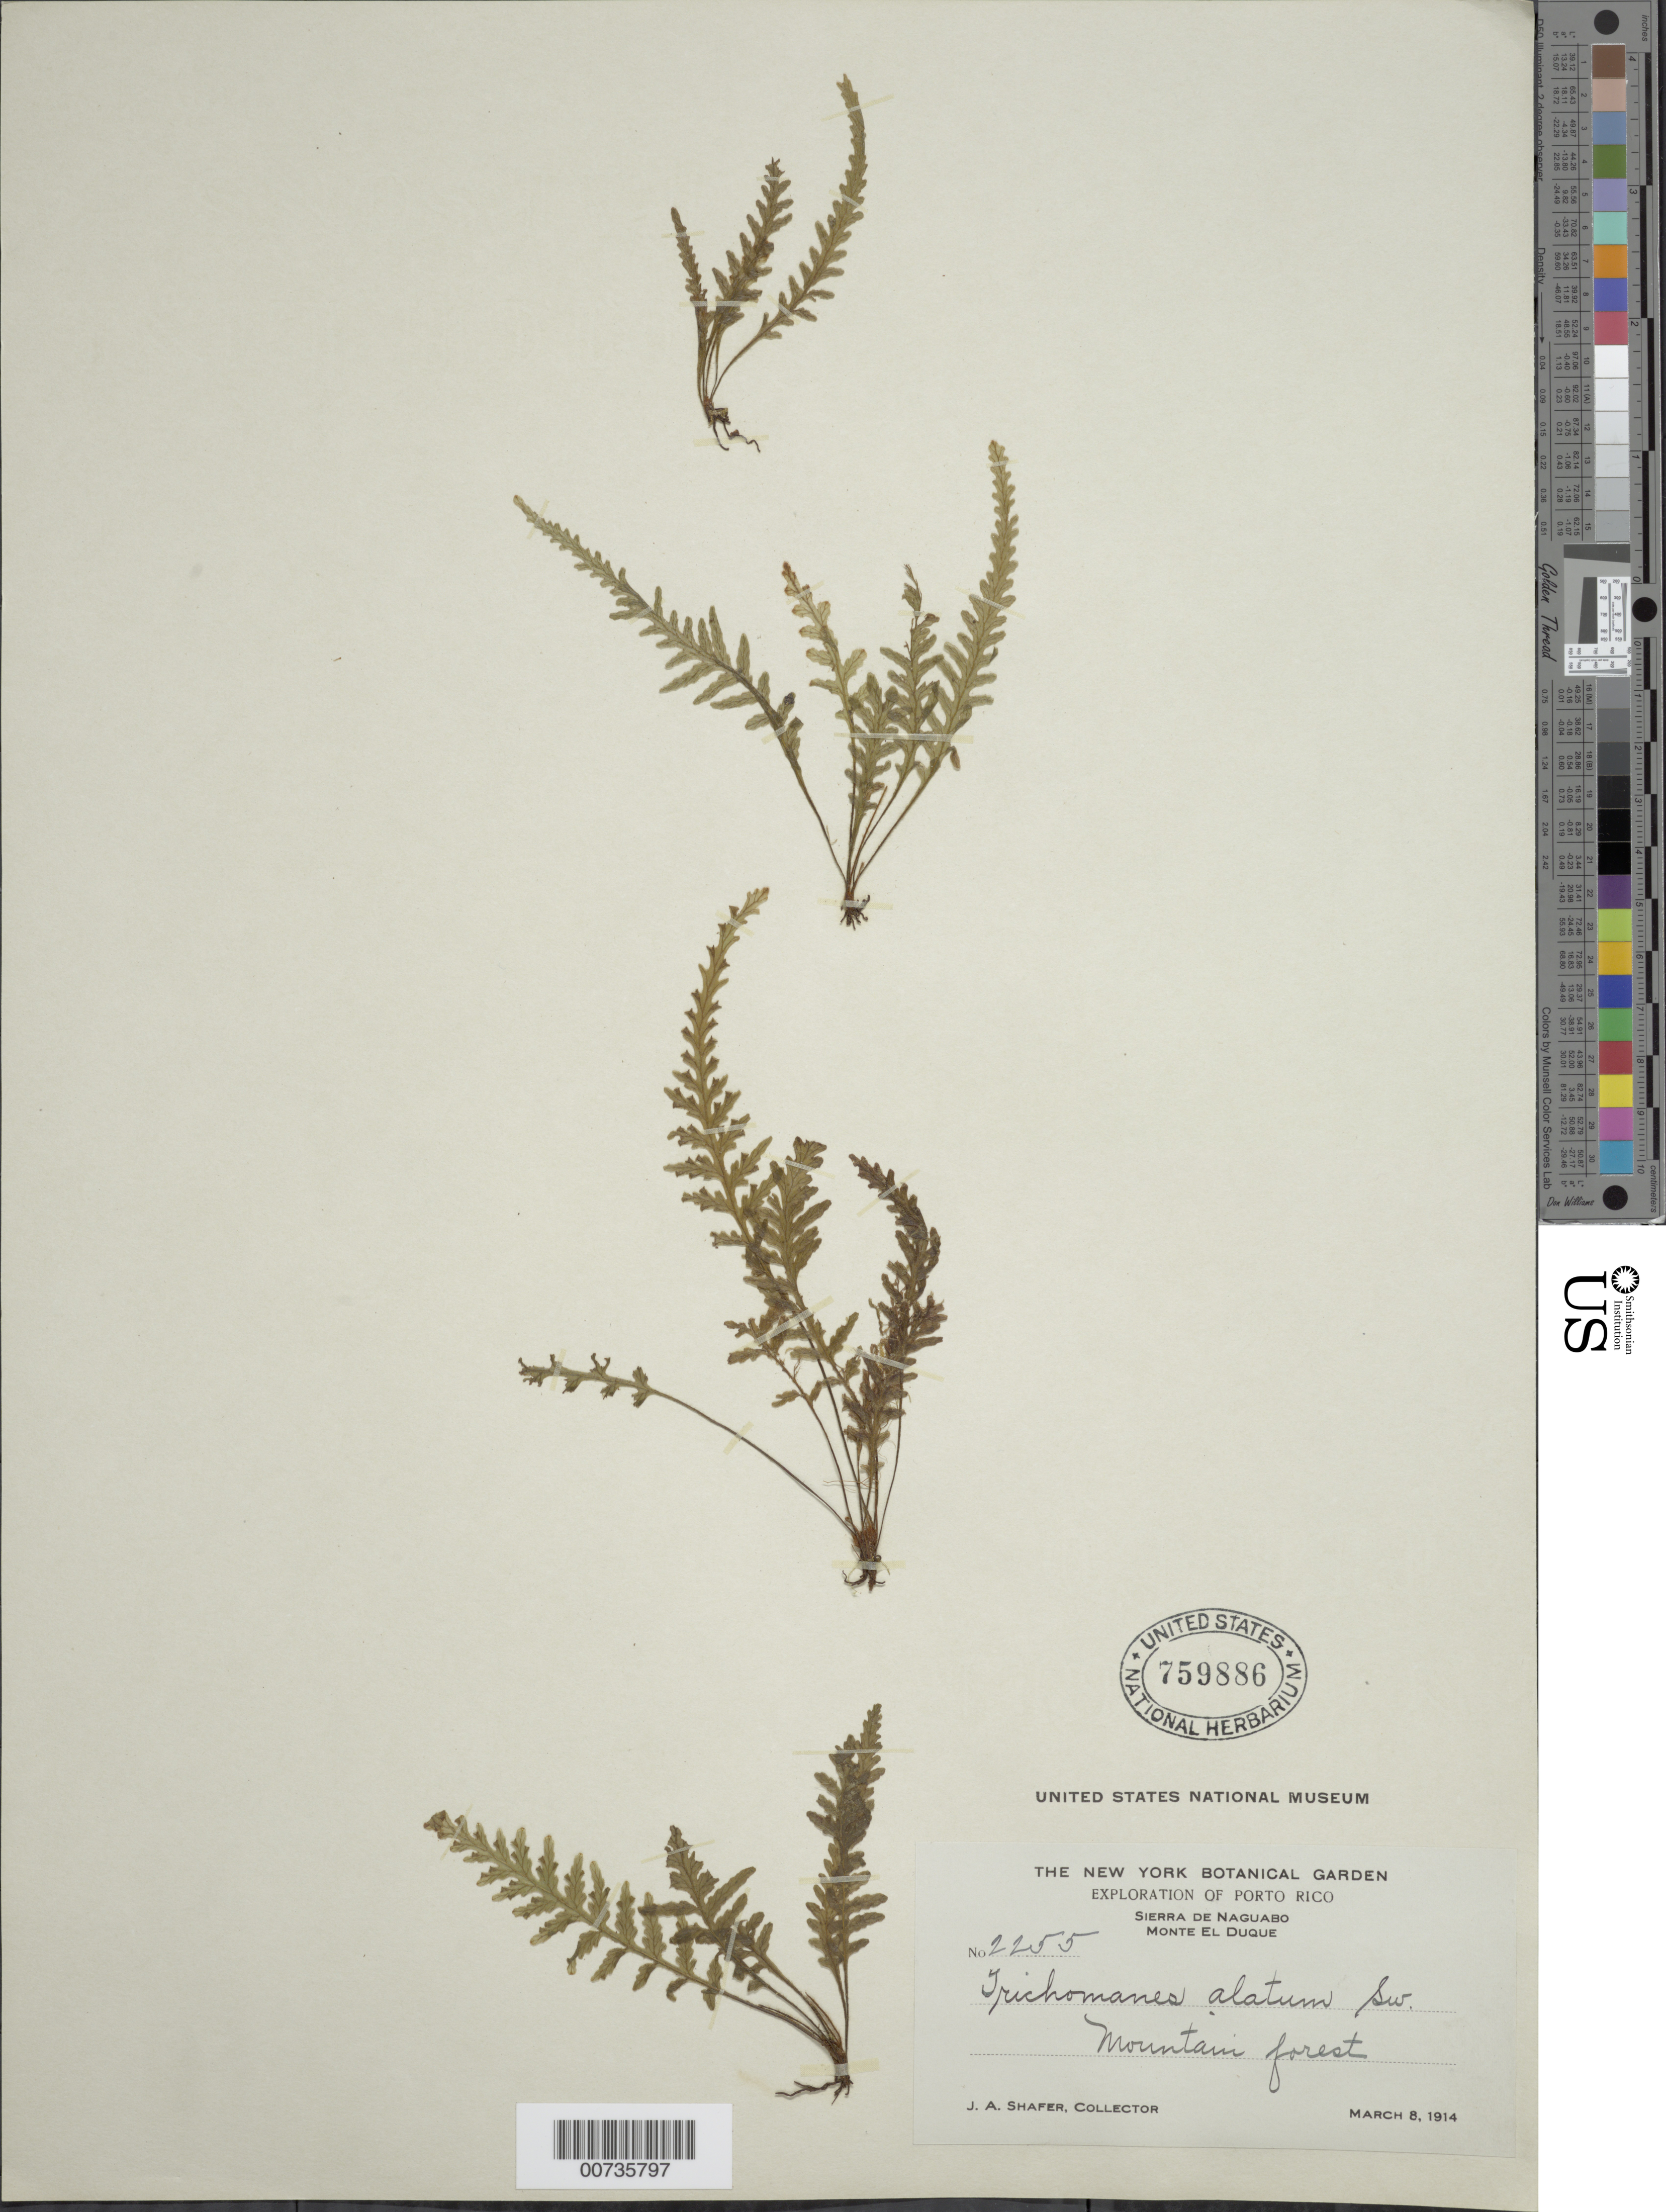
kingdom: Plantae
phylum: Tracheophyta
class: Polypodiopsida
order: Hymenophyllales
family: Hymenophyllaceae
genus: Trichomanes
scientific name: Trichomanes alatum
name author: Sw.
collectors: J. A. Shafer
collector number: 2255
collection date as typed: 08 Mar 1914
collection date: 1914-03-08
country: Puerto Rico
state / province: Naguabo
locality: Sierra de Naguabo, Monte el Duque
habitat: Mountain forest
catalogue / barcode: US 759886